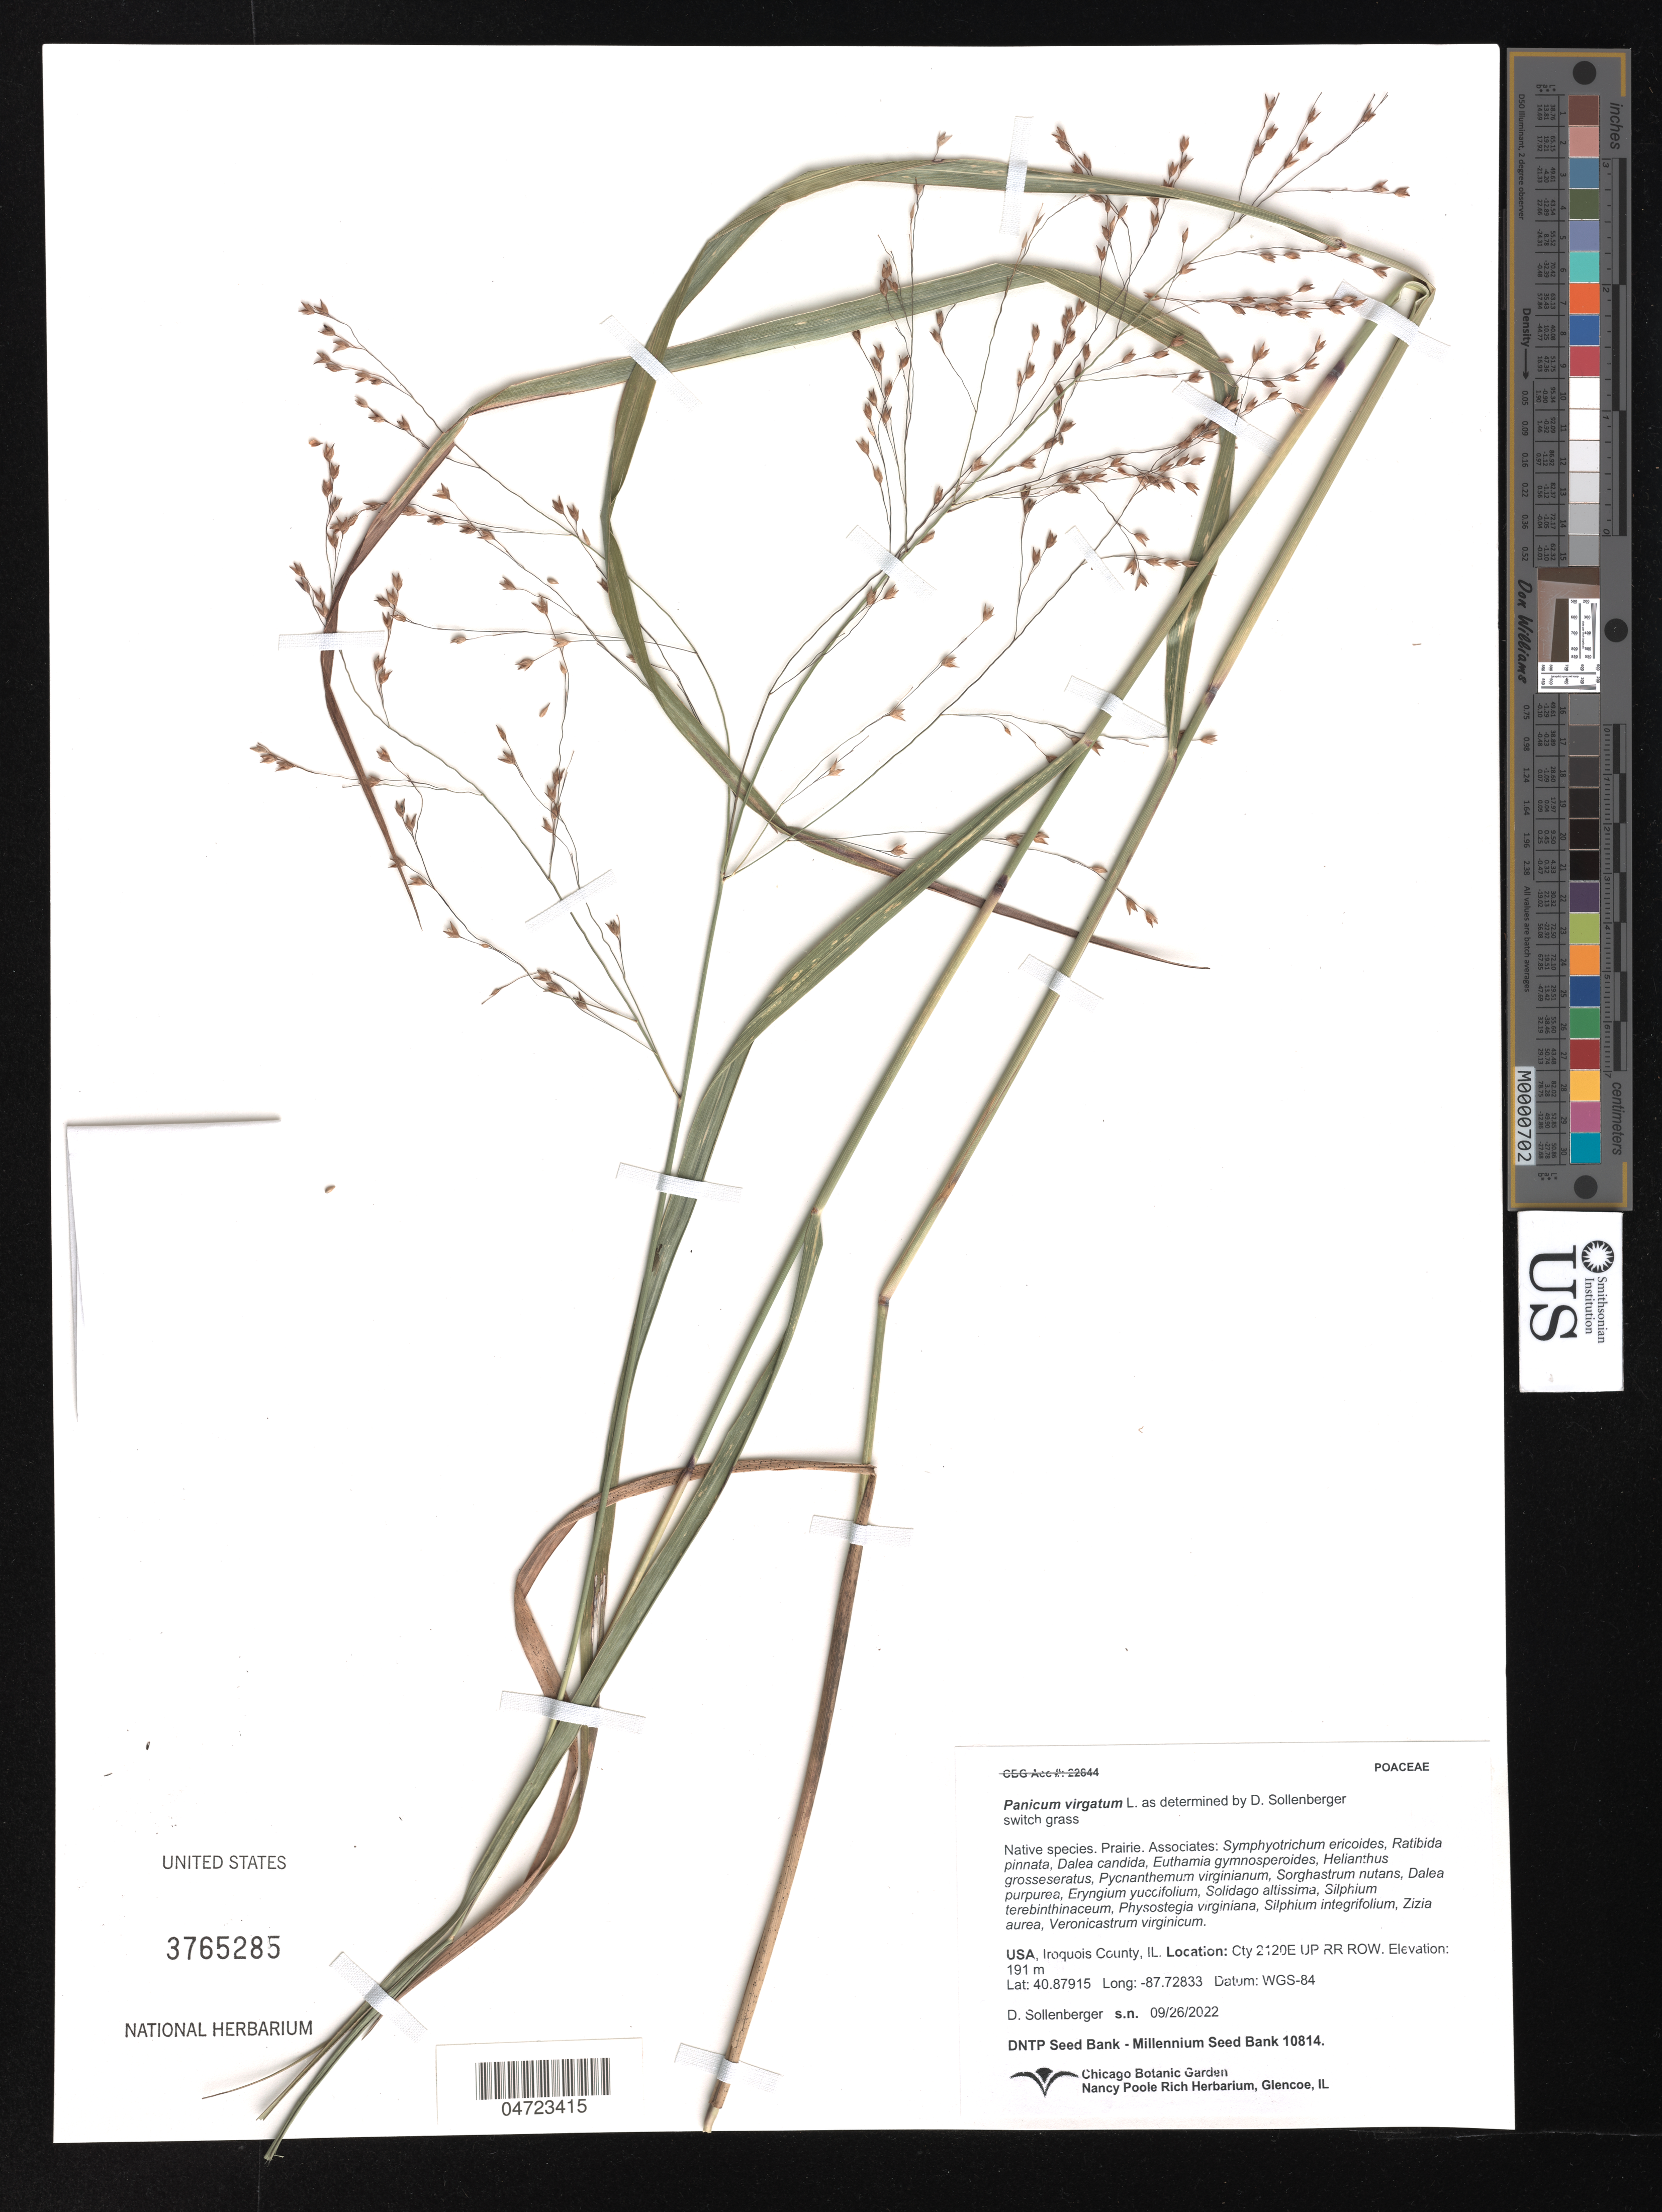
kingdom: Plantae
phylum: Tracheophyta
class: Liliopsida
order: Poales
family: Poaceae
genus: Panicum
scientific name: Panicum virgatum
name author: L.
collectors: D. Sollenberger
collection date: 2022-09-26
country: United States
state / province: Illinois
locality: Iroquois County, IL. Cty 2120E UP RR ROW.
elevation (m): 191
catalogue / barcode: US 3765285